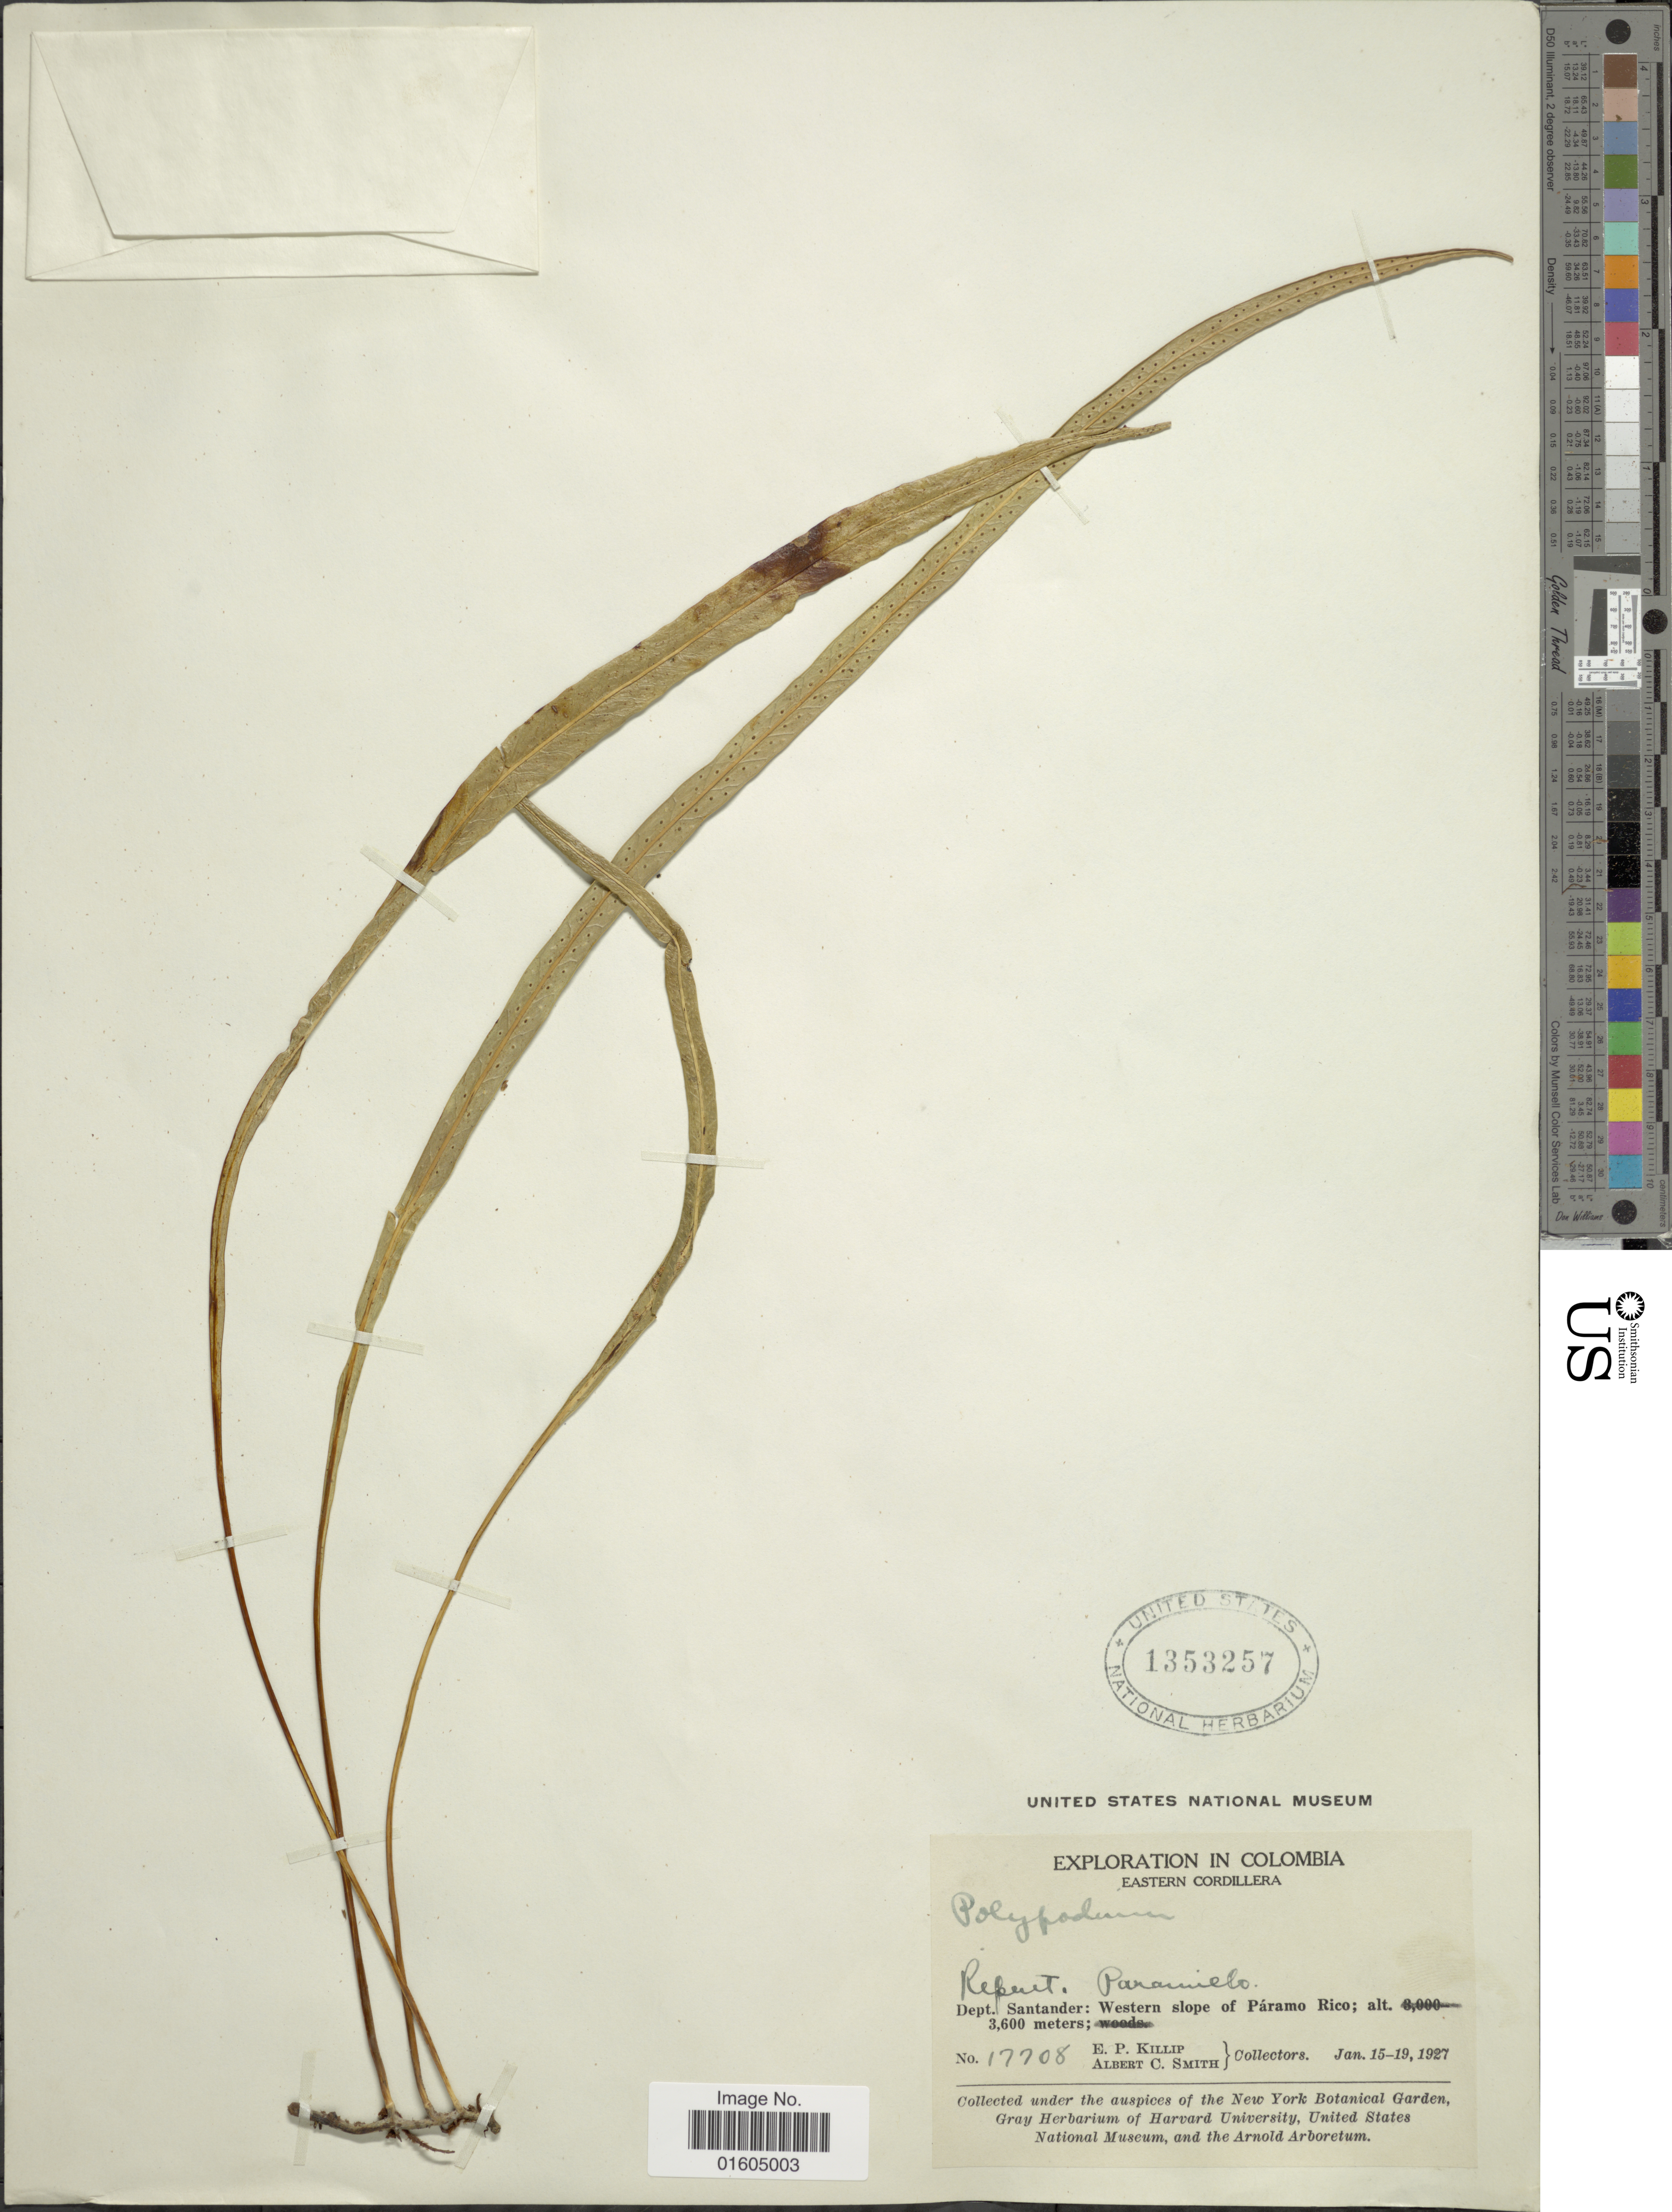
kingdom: Plantae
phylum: Tracheophyta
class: Polypodiopsida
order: Polypodiales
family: Polypodiaceae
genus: Campyloneurum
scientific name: Campyloneurum solutum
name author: (Klotzsch) Fée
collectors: E. P. Killip & A. C. Smith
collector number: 17708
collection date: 1927-01-15/1927-01-19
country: Colombia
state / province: Santander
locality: Colombia. Dept. Santander: Western slope of Paramo Rico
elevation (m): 3600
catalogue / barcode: US 1353257